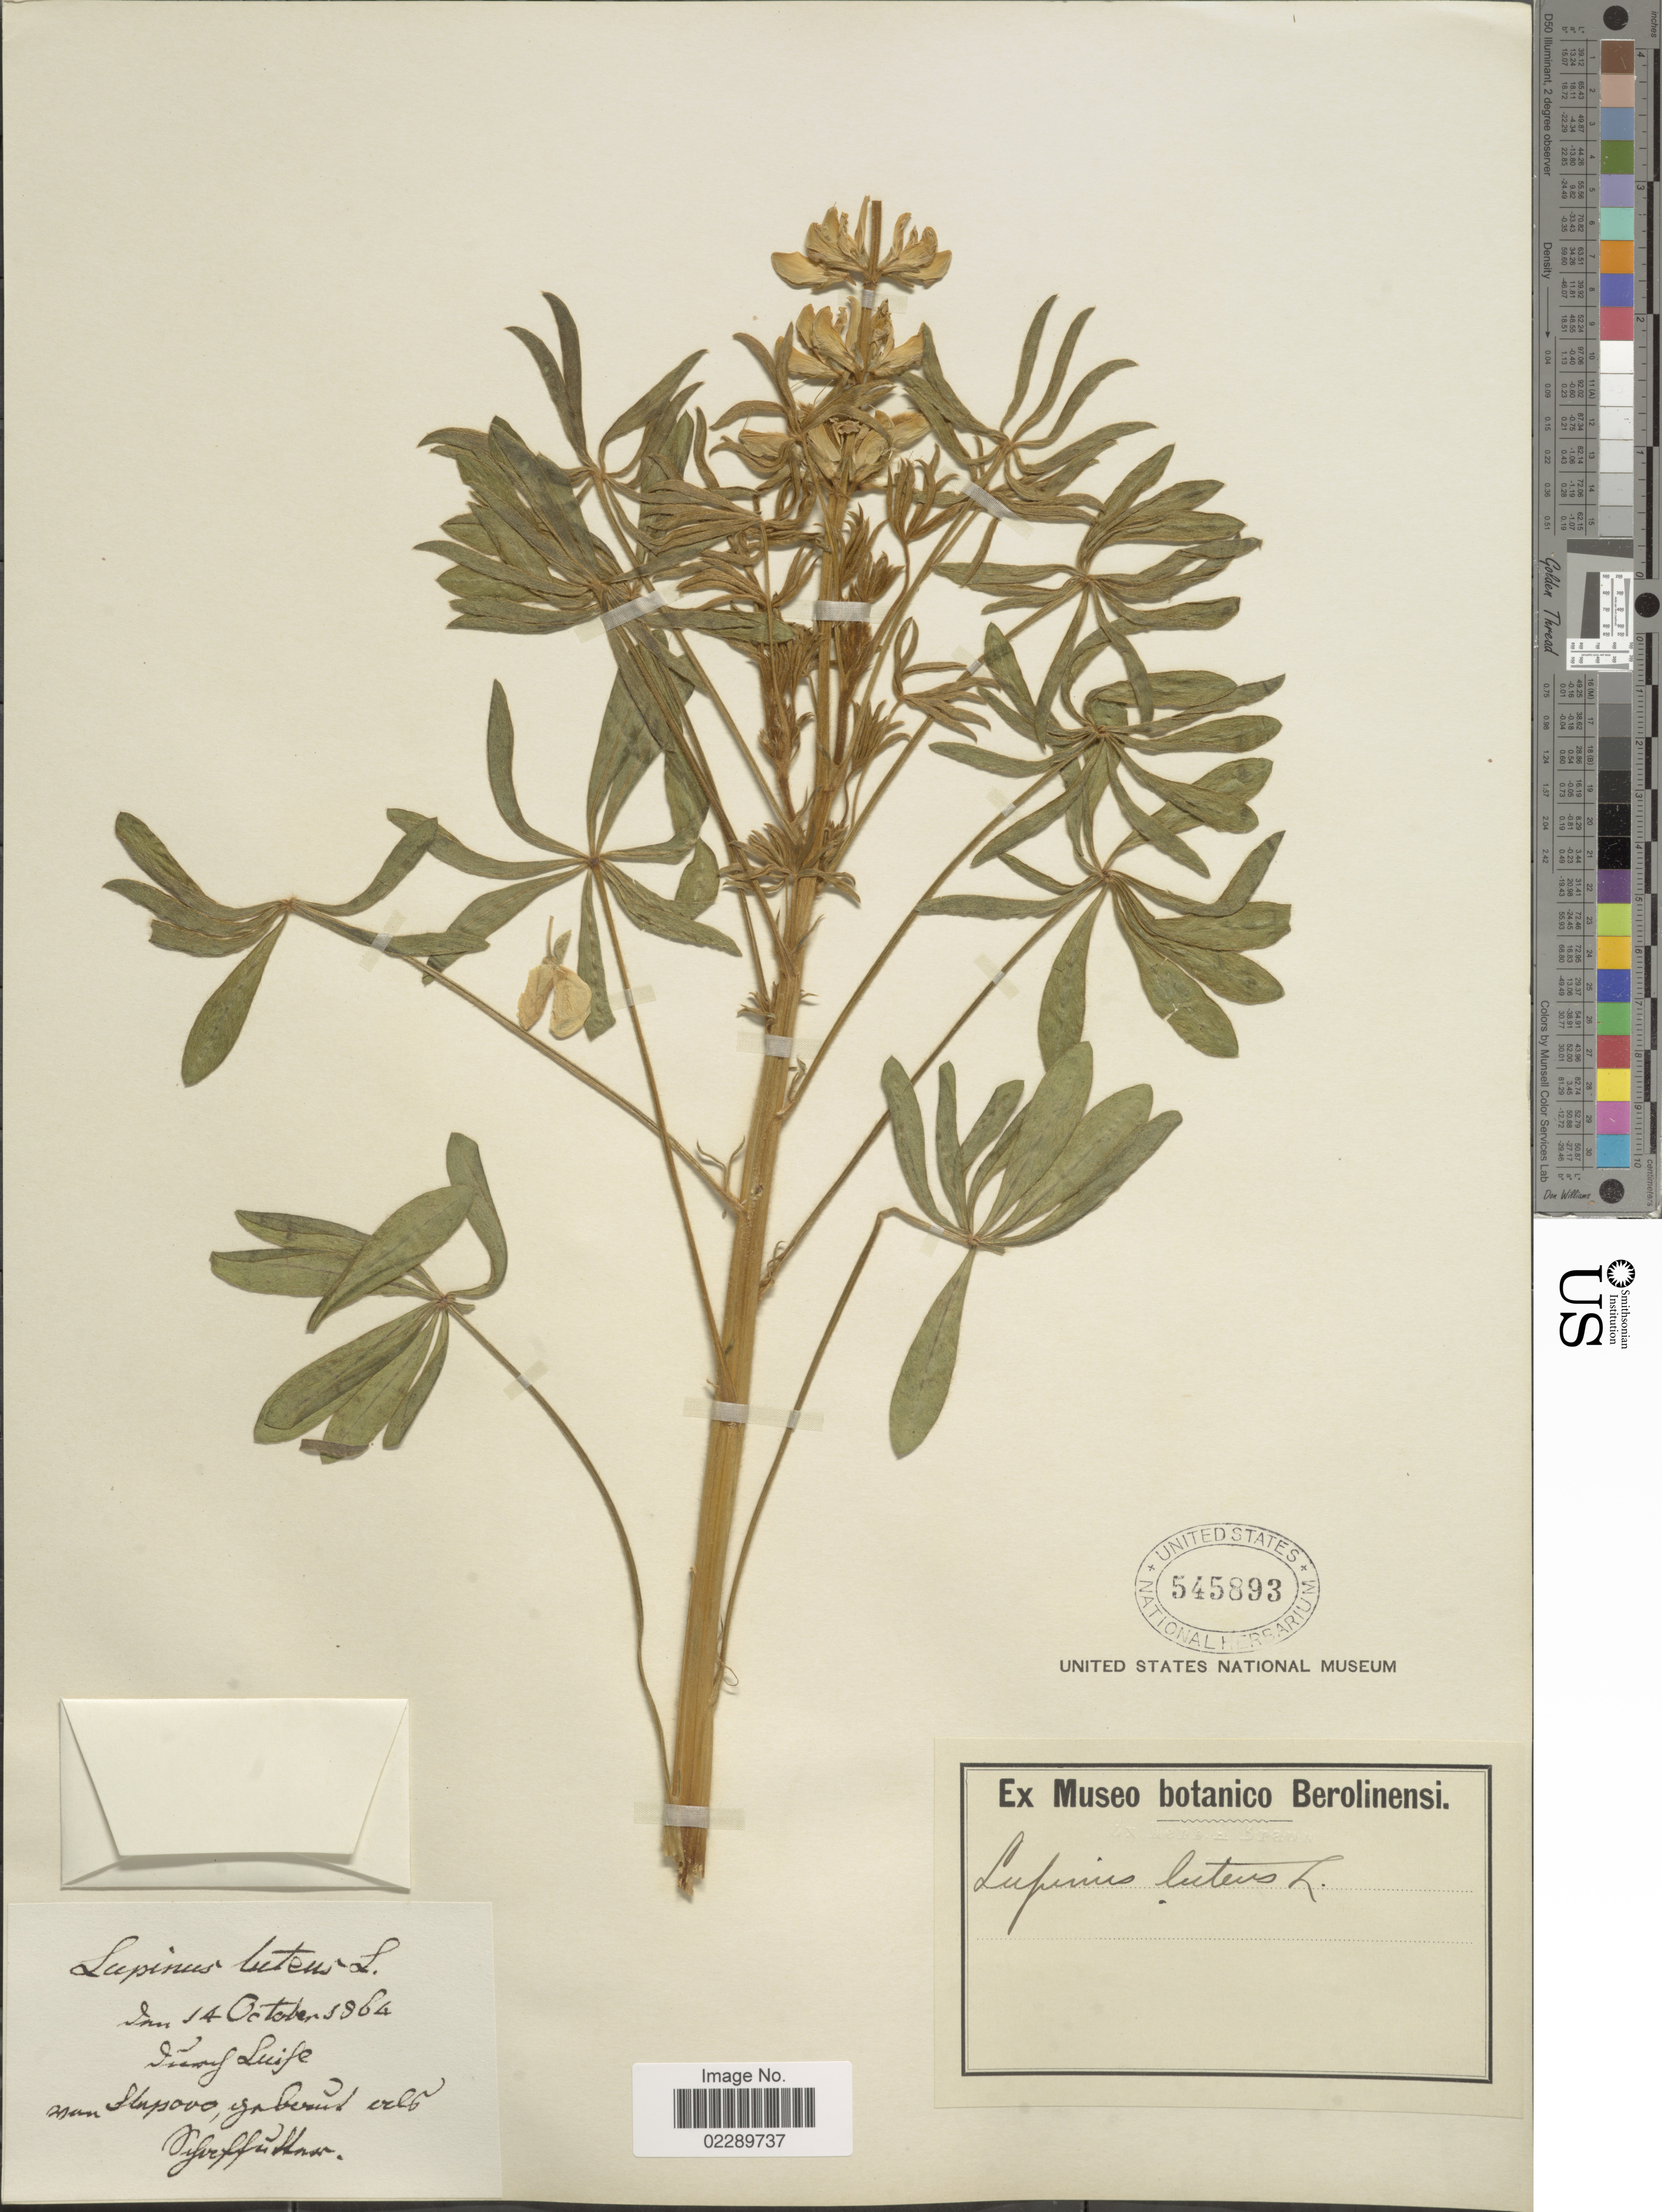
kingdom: Plantae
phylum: Tracheophyta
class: Magnoliopsida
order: Fabales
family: Fabaceae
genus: Lupinus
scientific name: Lupinus luteus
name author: L.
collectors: ex Museo Botanico Berolinensi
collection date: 1864-10-14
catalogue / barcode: US 545893